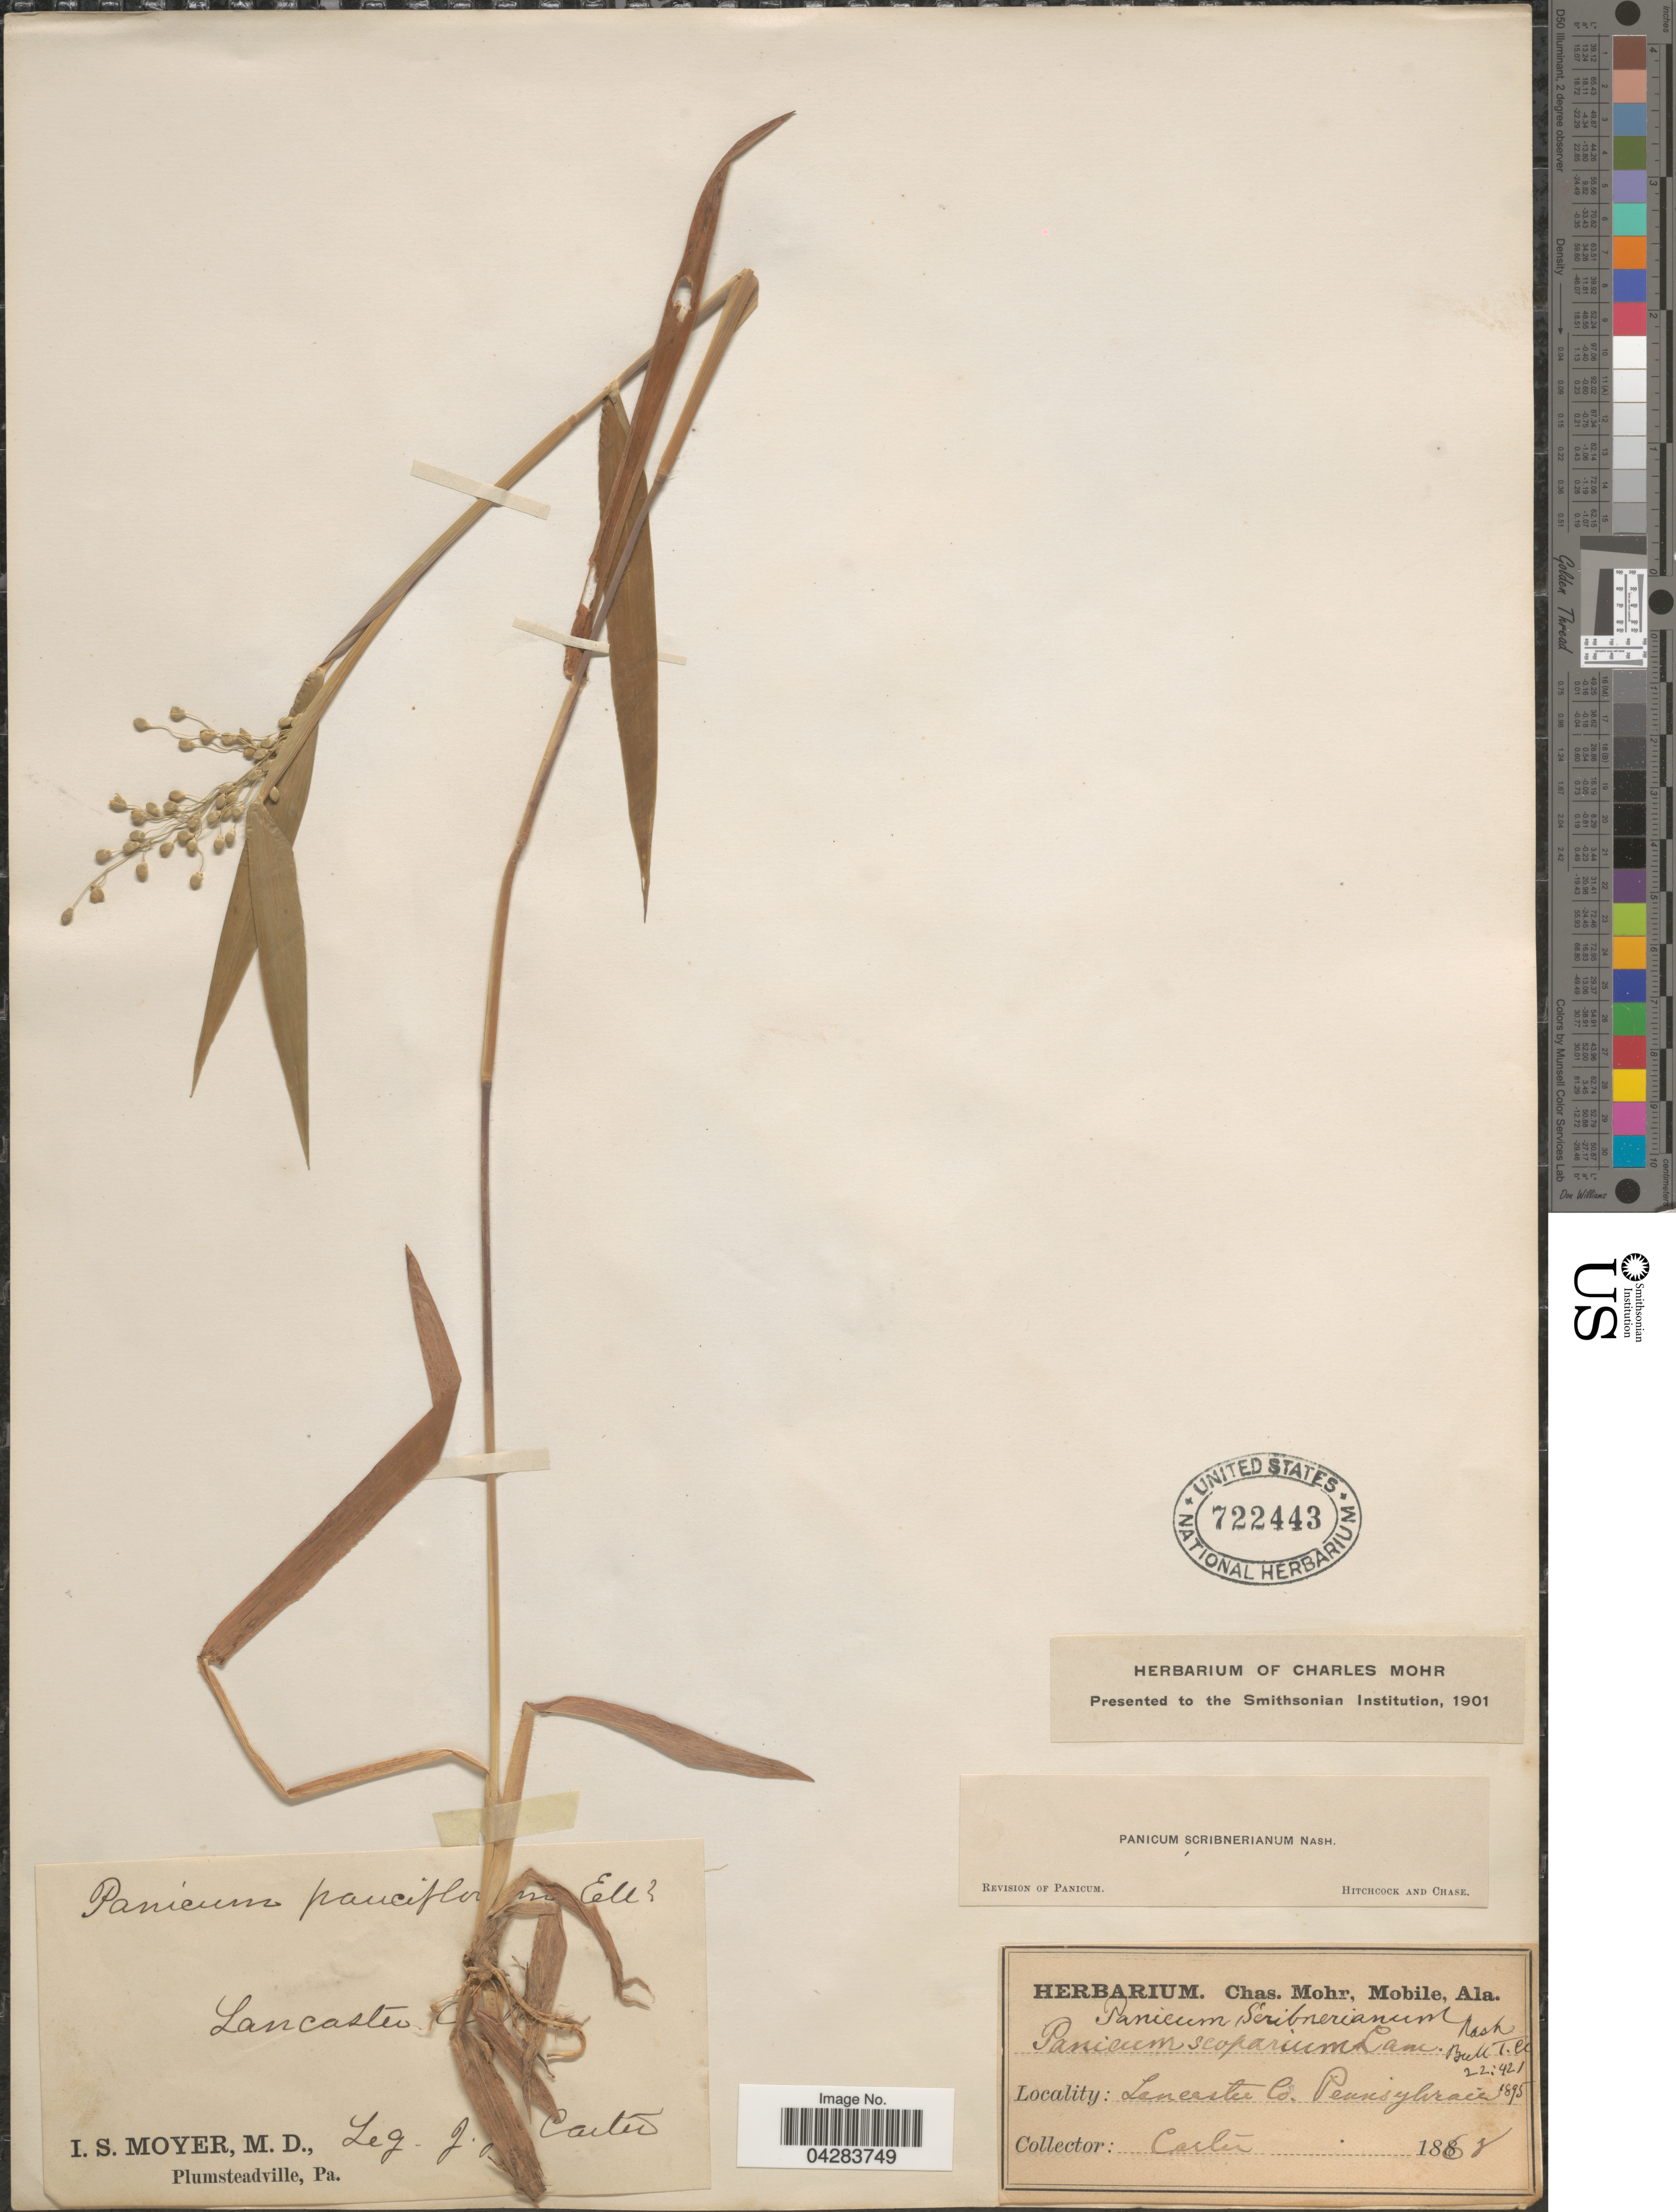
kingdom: Plantae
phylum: Tracheophyta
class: Liliopsida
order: Poales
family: Poaceae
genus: Dichanthelium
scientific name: Dichanthelium oligosanthes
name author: (Schult.) Gould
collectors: J. Carter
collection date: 1869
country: United States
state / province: Pennsylvania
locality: Lancaster Co.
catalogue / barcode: US 722443